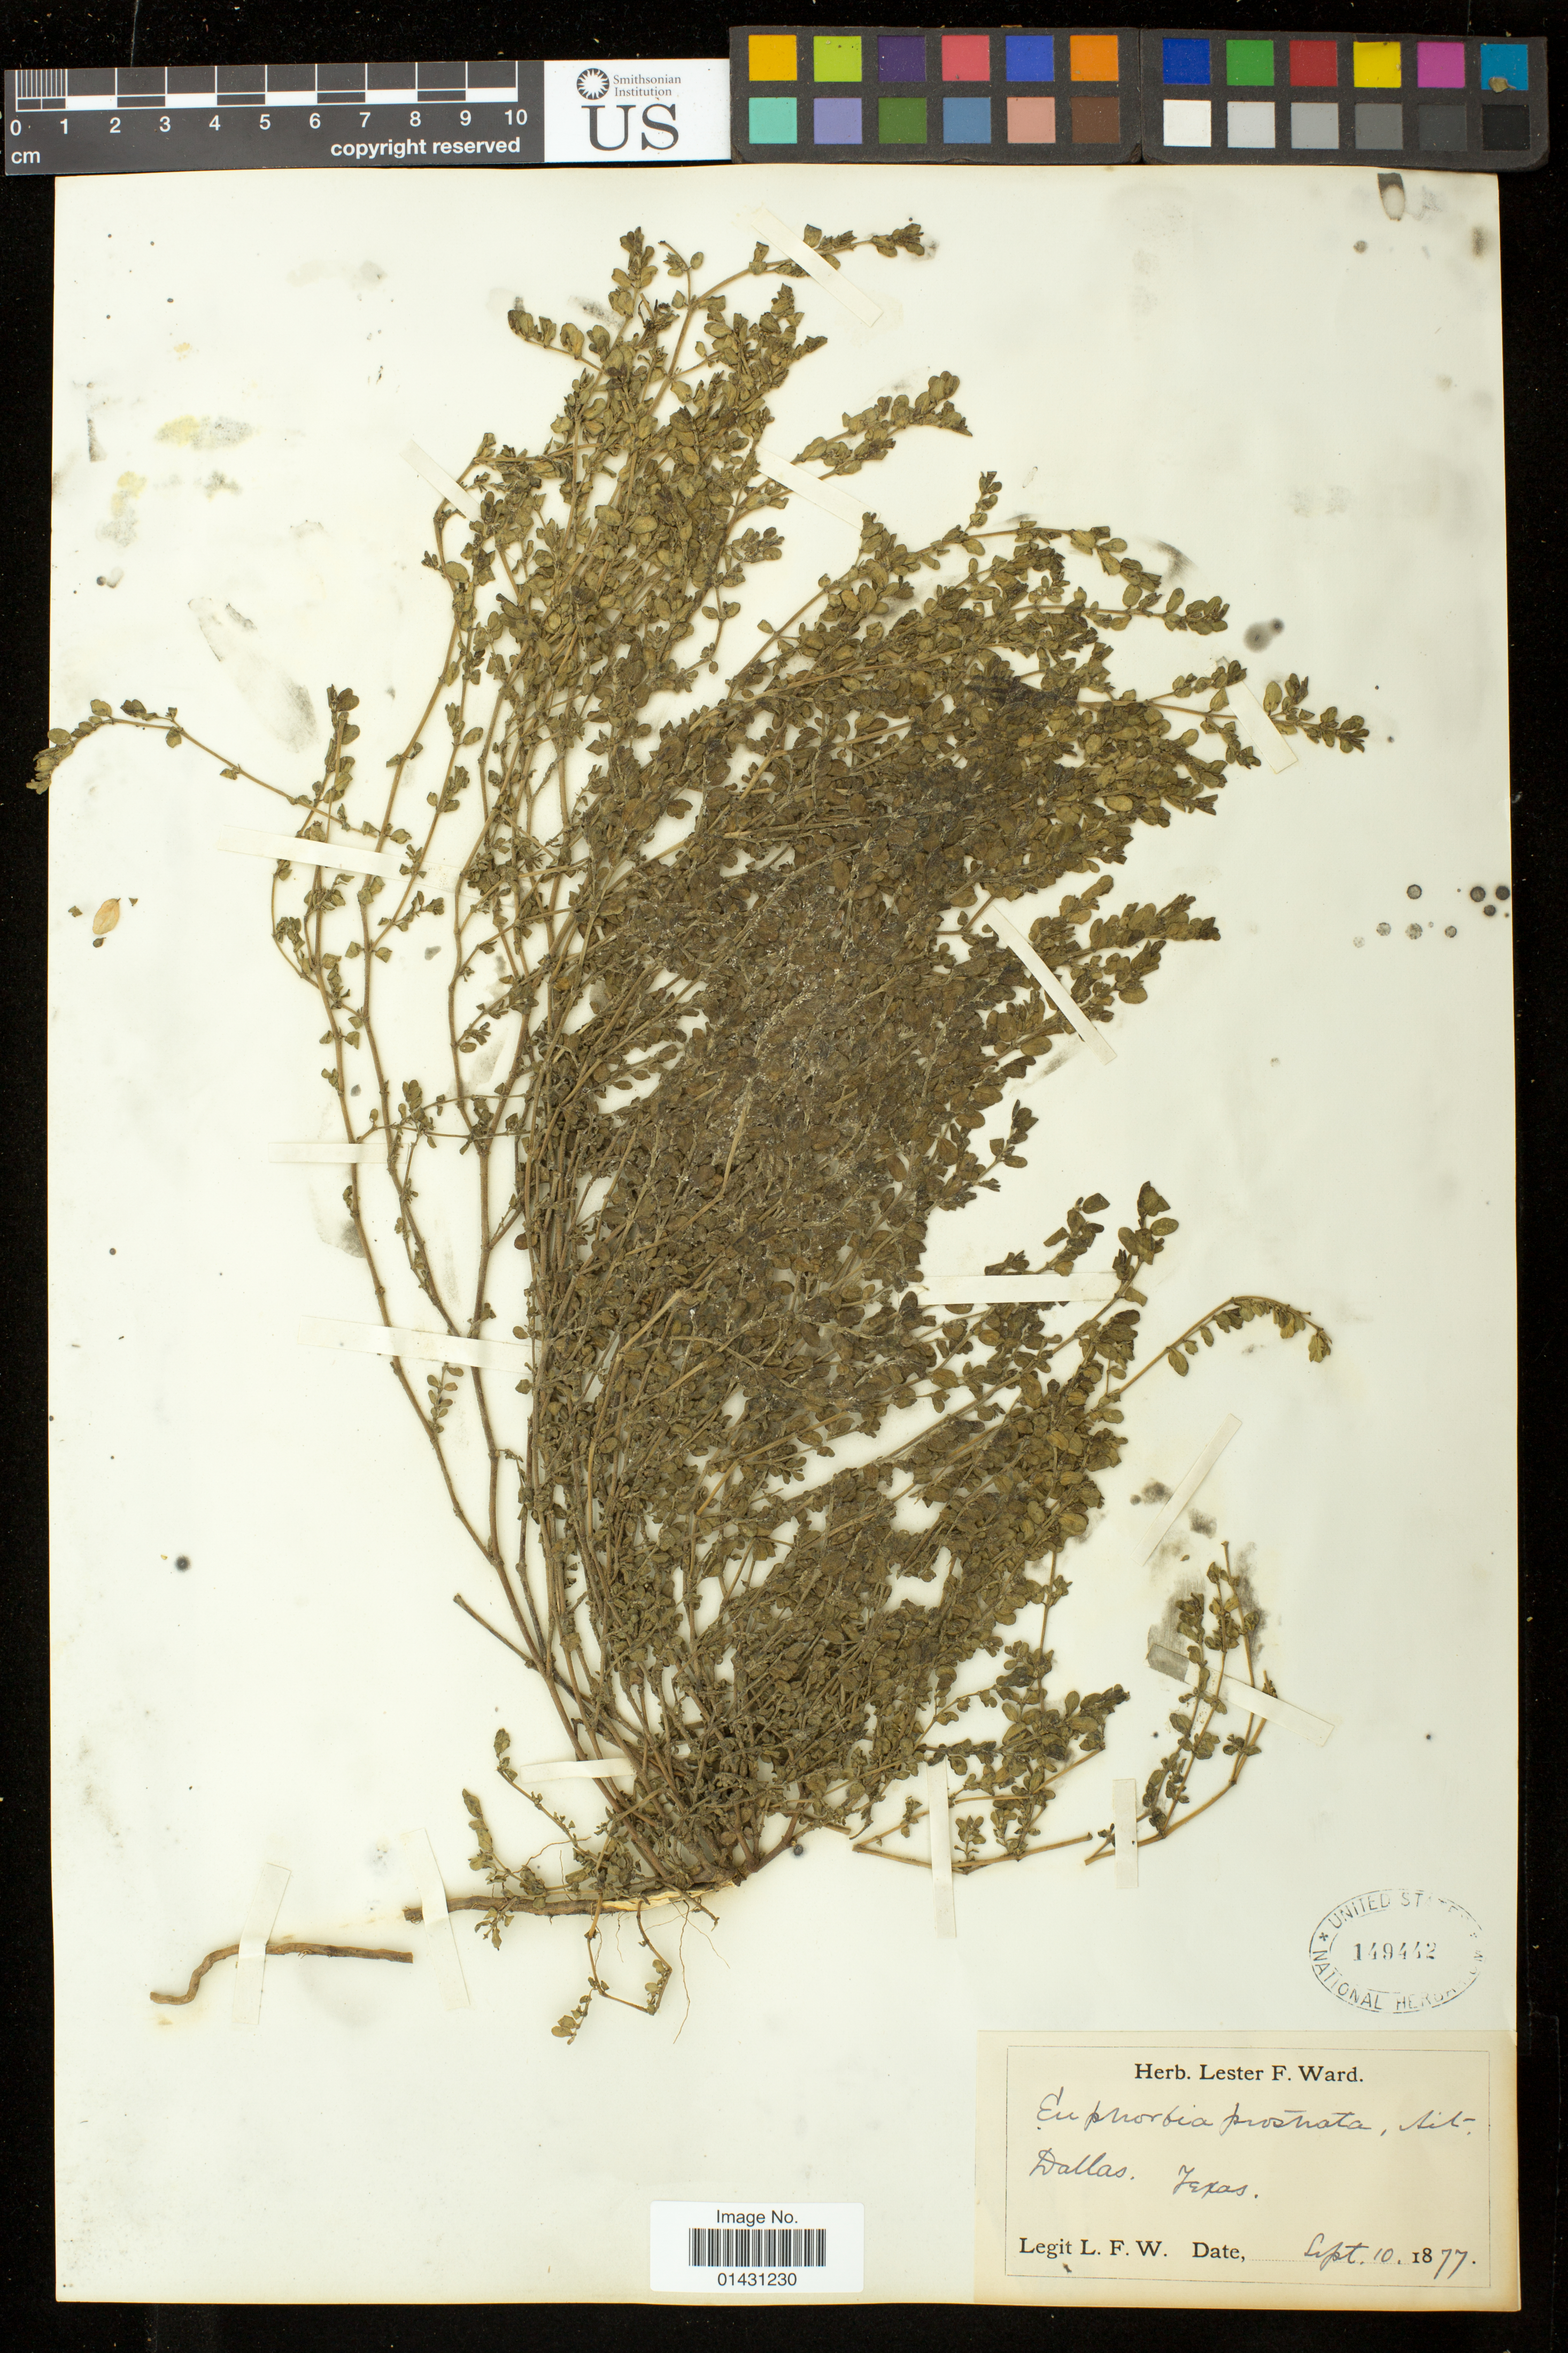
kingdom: Plantae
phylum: Tracheophyta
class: Magnoliopsida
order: Malpighiales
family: Euphorbiaceae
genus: Euphorbia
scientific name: Euphorbia prostrata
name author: Aiton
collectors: L. F. Ward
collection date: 1877-09-10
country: United States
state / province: Texas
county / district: Dallas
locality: Dallas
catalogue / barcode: US 149442